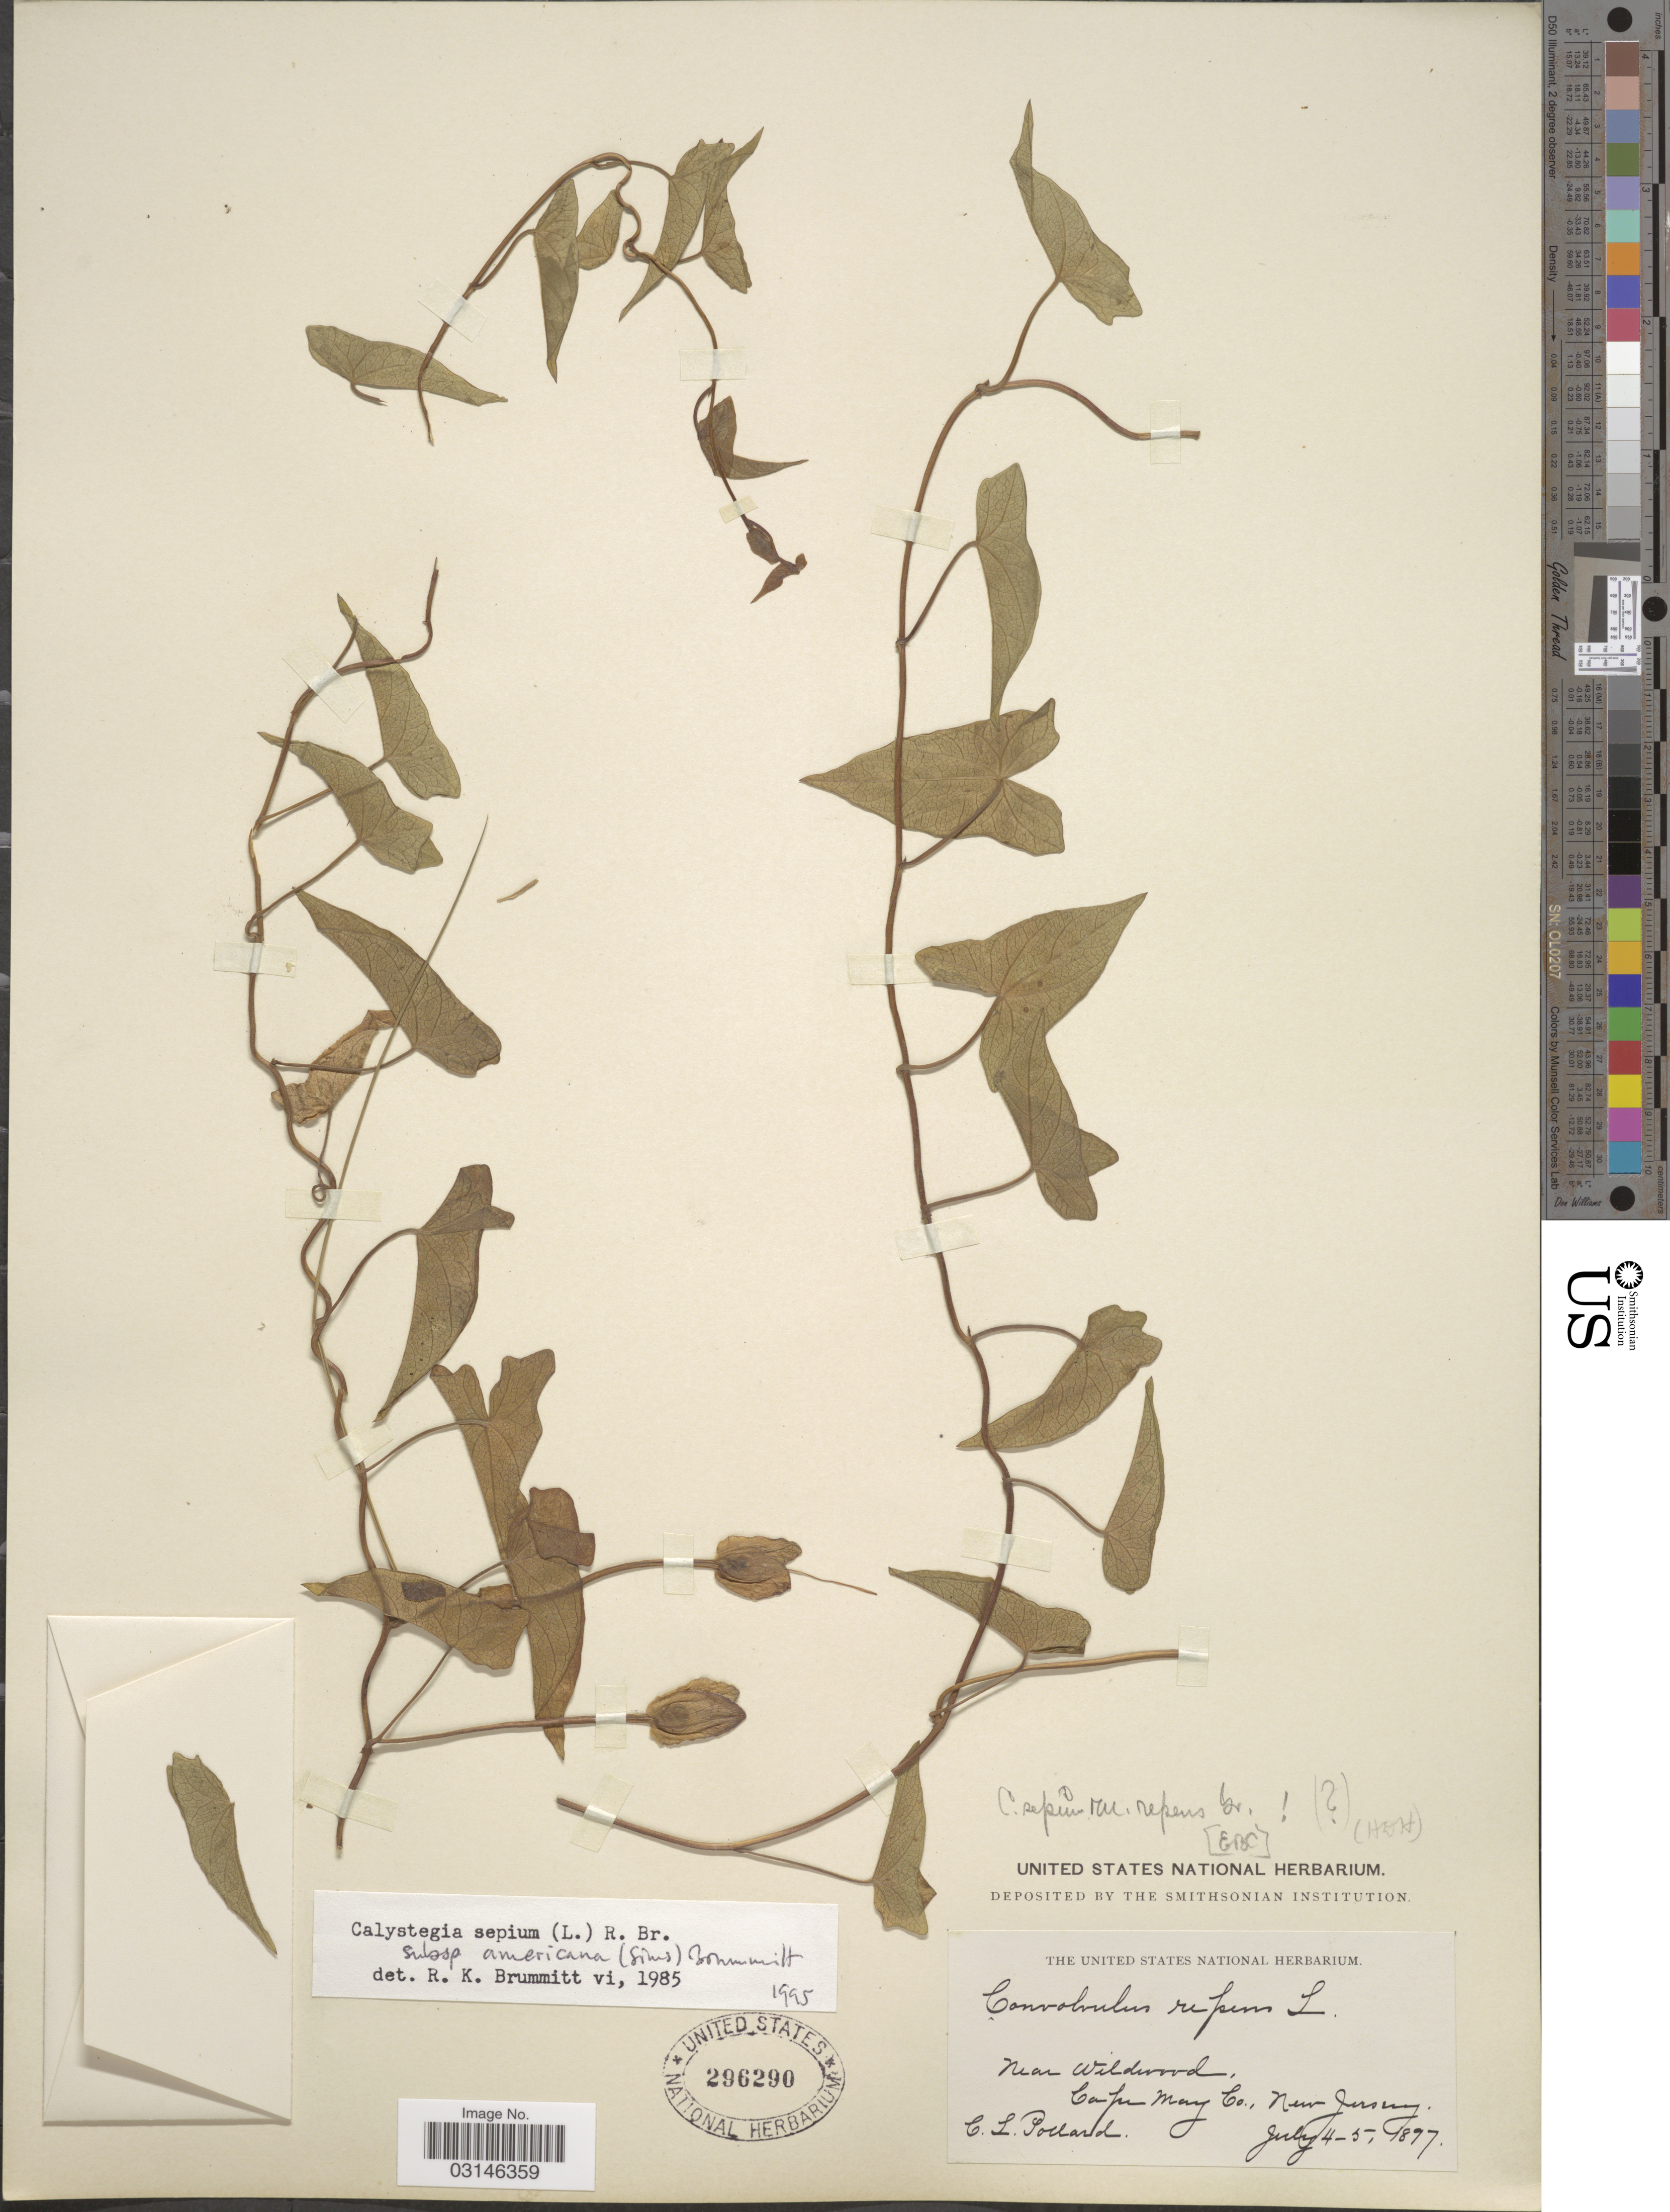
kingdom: Plantae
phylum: Tracheophyta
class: Magnoliopsida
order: Solanales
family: Convolvulaceae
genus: Calystegia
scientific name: Calystegia sepium subsp. americana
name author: (Sims) Brummitt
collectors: C. L. Pollard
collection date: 1897-07-04/1897-07-05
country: United States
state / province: New Jersey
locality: Near Wildwood, Cape May Co., New Jersey.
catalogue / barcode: US 296290